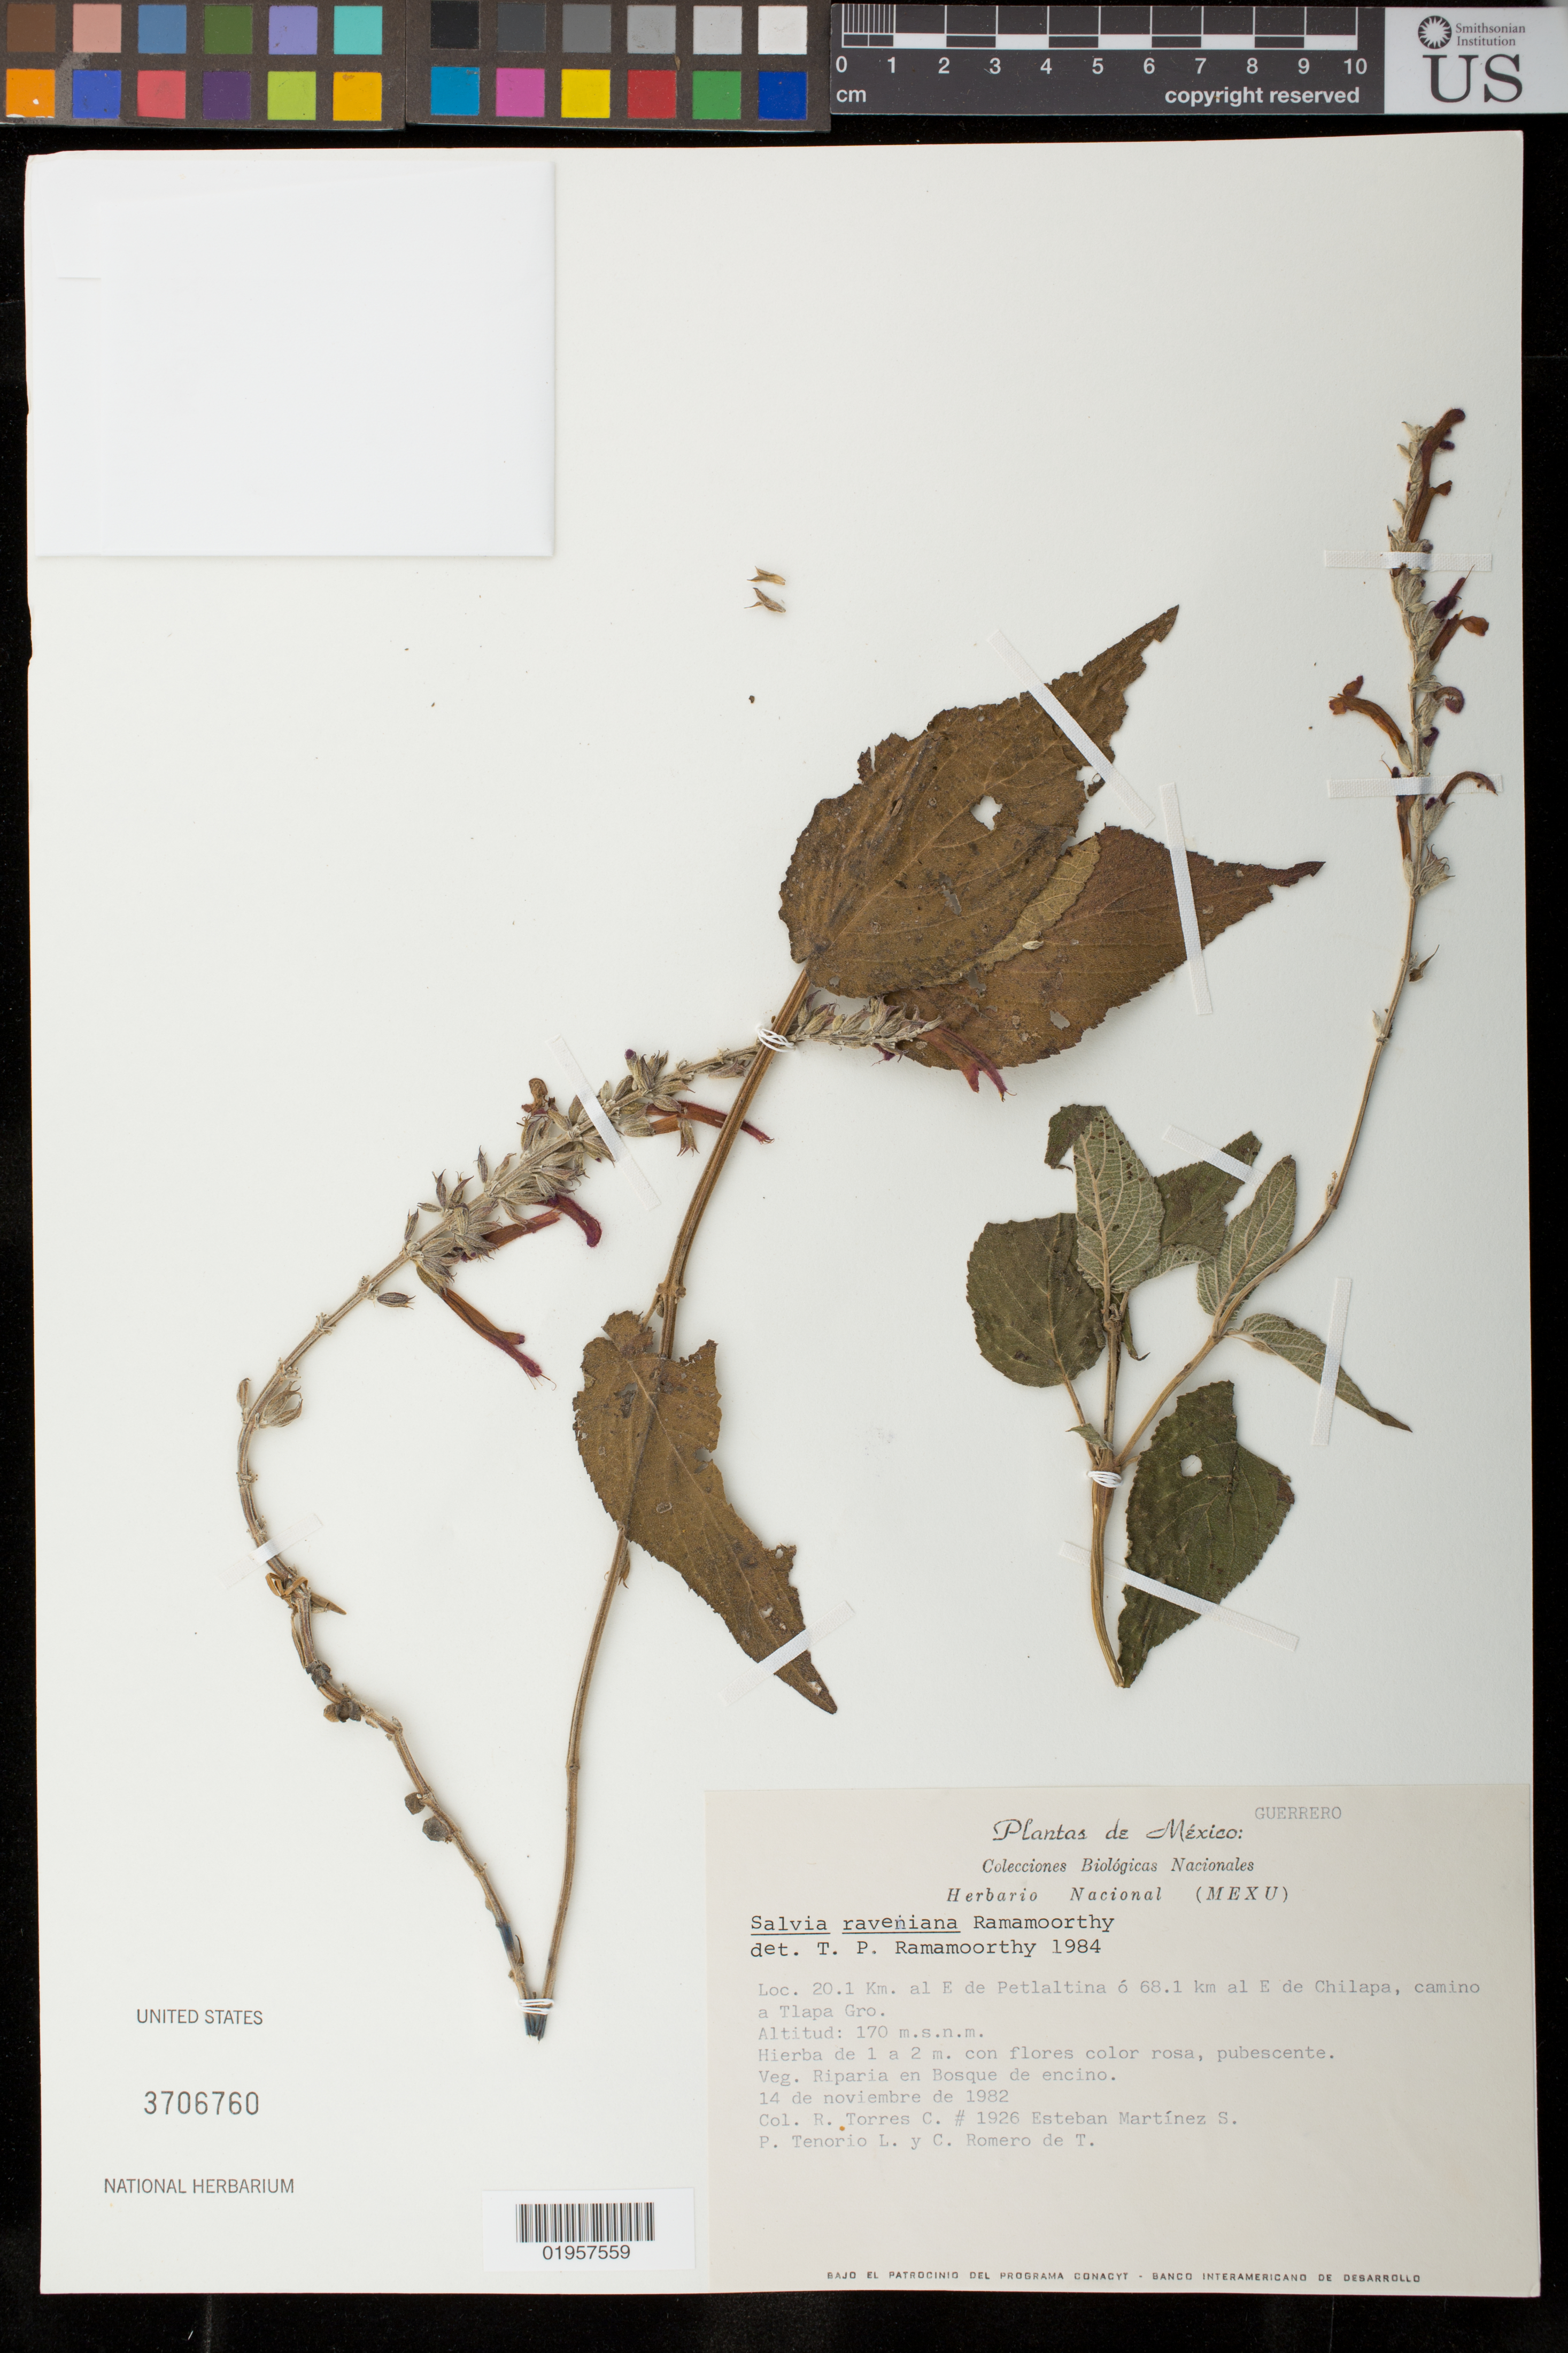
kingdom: Plantae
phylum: Tracheophyta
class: Magnoliopsida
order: Lamiales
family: Lamiaceae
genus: Salvia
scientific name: Salvia raveniana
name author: Ramamoorthy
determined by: Ramamoorthy, T. P.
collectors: R. Torres C., E. Martínez S., P. Tenorio L. & C. Romero de T.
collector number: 1926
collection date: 1982-11-14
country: Mexico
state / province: Guerrero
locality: Petlaltina, 20.1 km al E de Petlaltina ó 68.1 km al E de Chilapa, camino a Tlapa Gro.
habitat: Riparia en bosque de encino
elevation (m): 170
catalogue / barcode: US 3706760